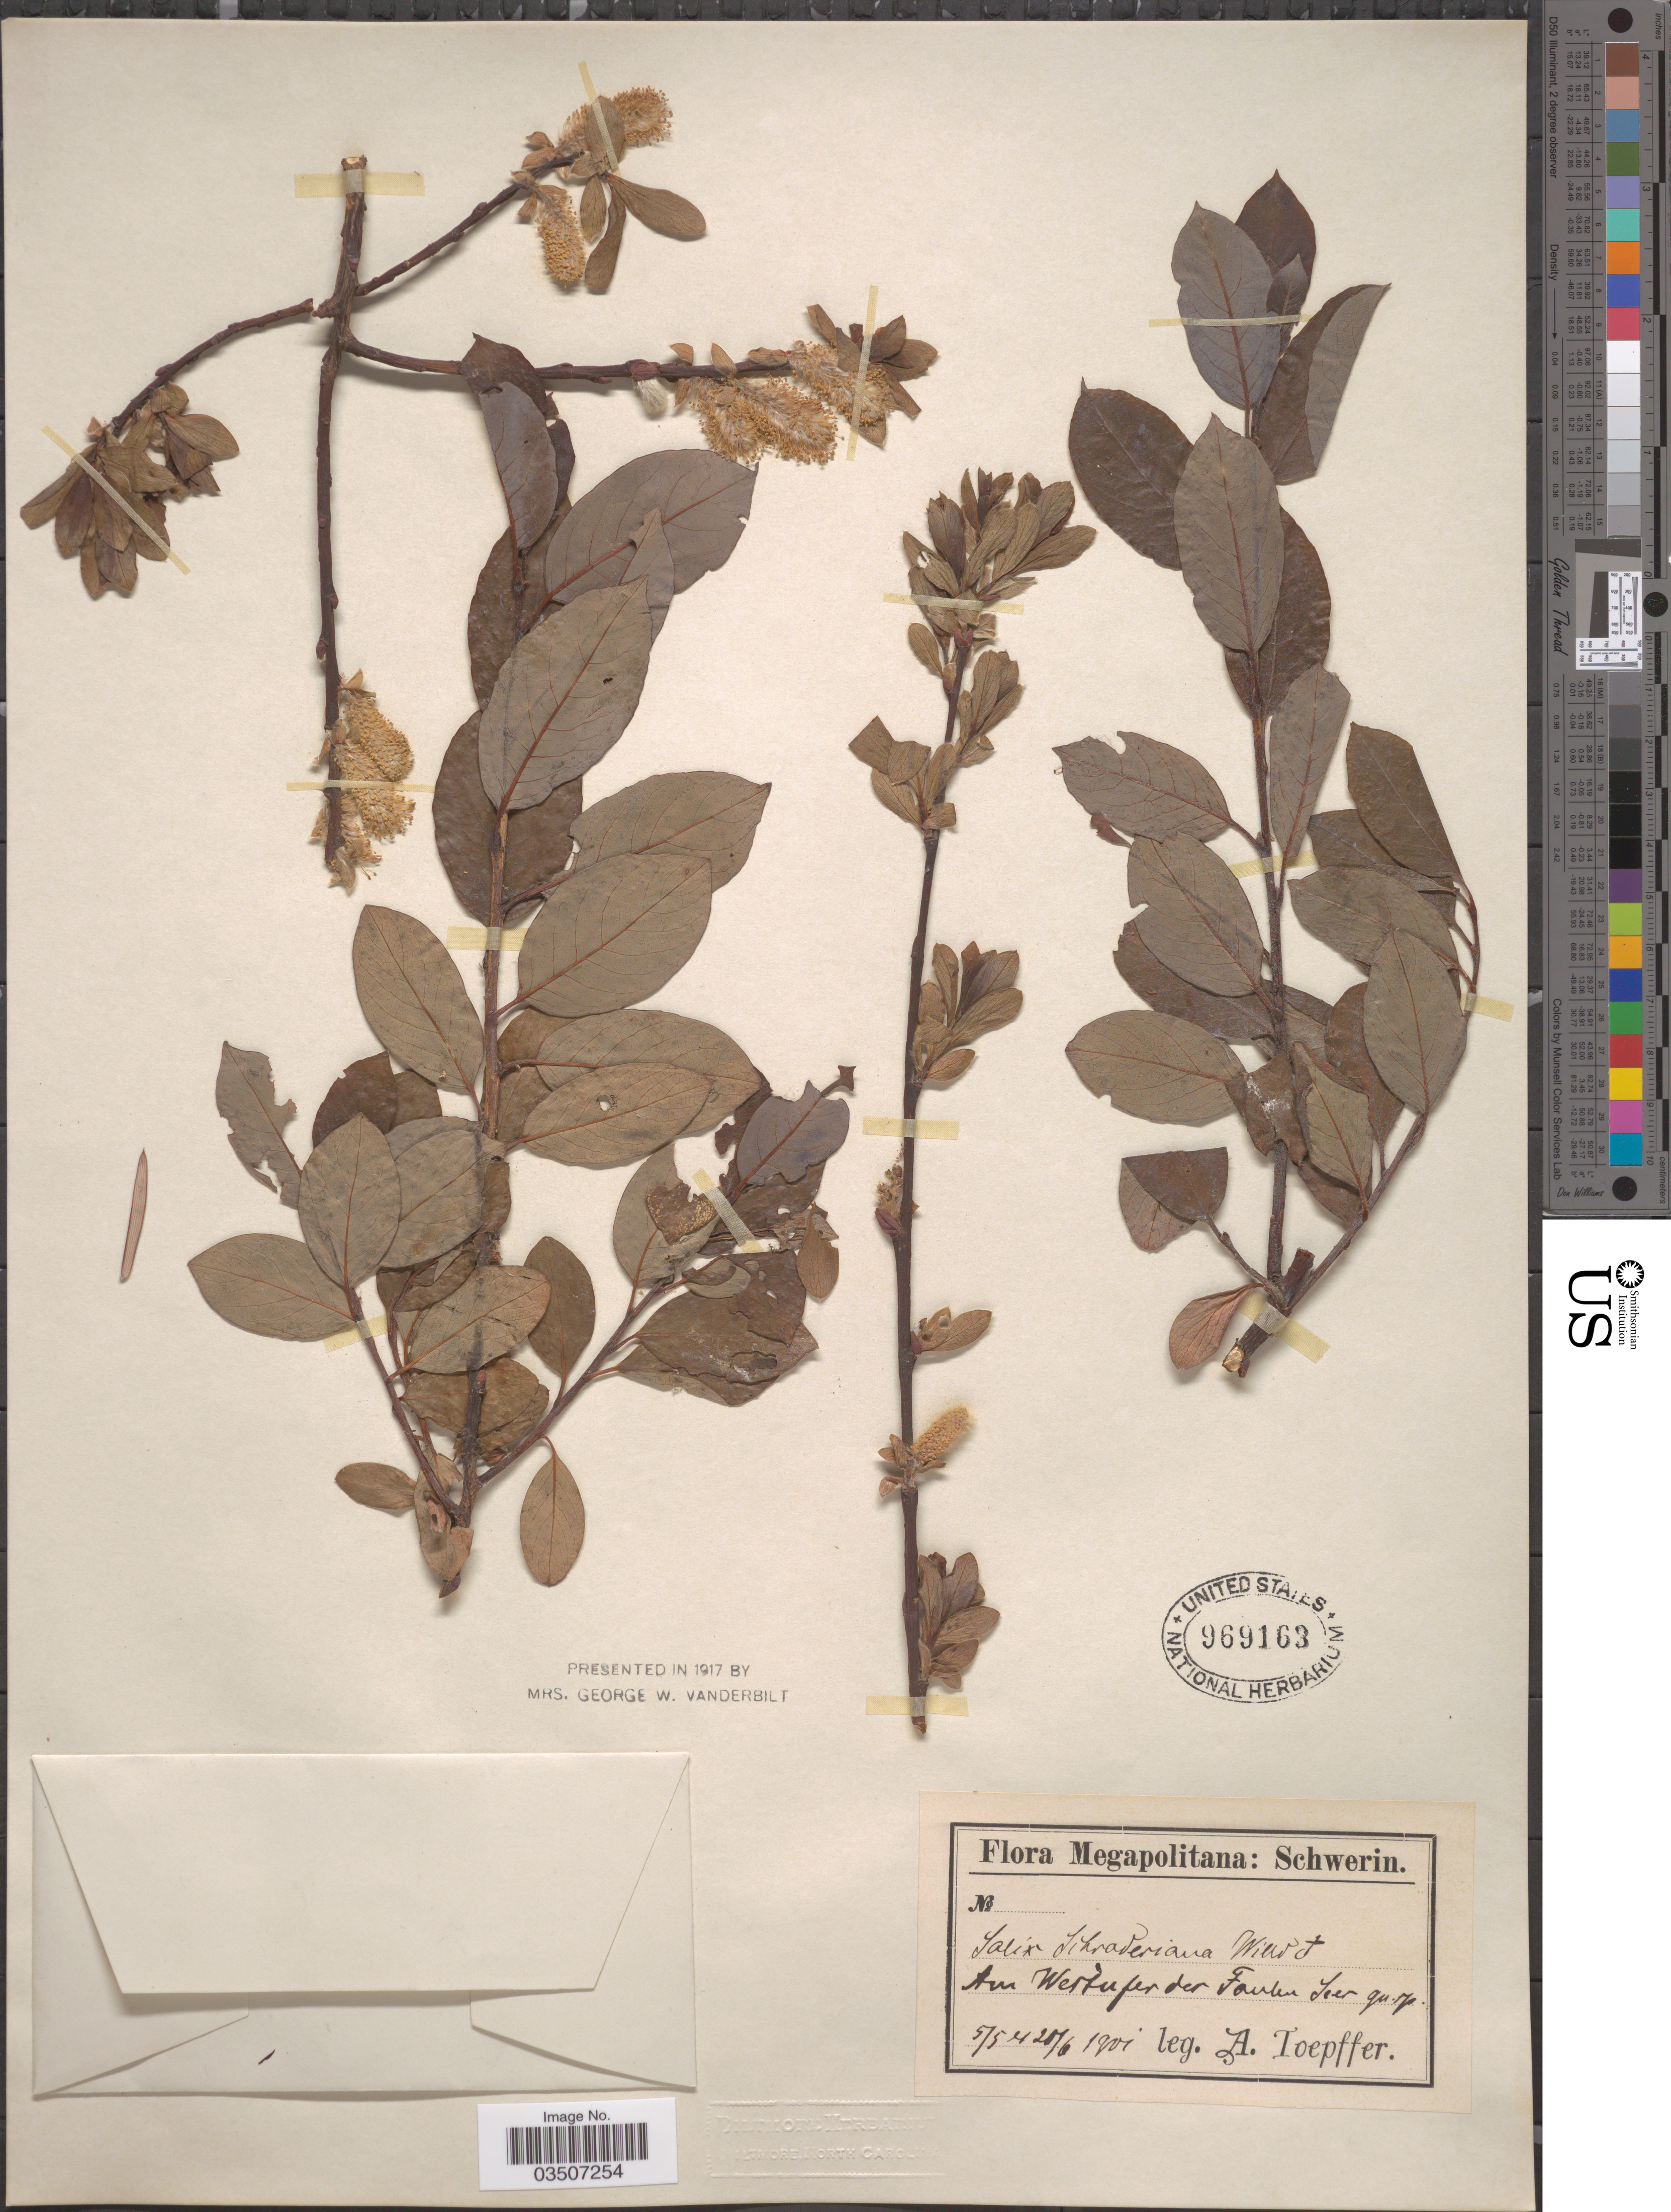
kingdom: Plantae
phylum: Tracheophyta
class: Magnoliopsida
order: Malpighiales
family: Salicaceae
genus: Salix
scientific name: Salix schraderiana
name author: Willd.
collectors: A. Toepffer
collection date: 1901-05-05/1901-06-20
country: Germany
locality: Megapolitana: Schwerin. Am Westufer [interpreted] der Faulen Seer.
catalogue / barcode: US 969163